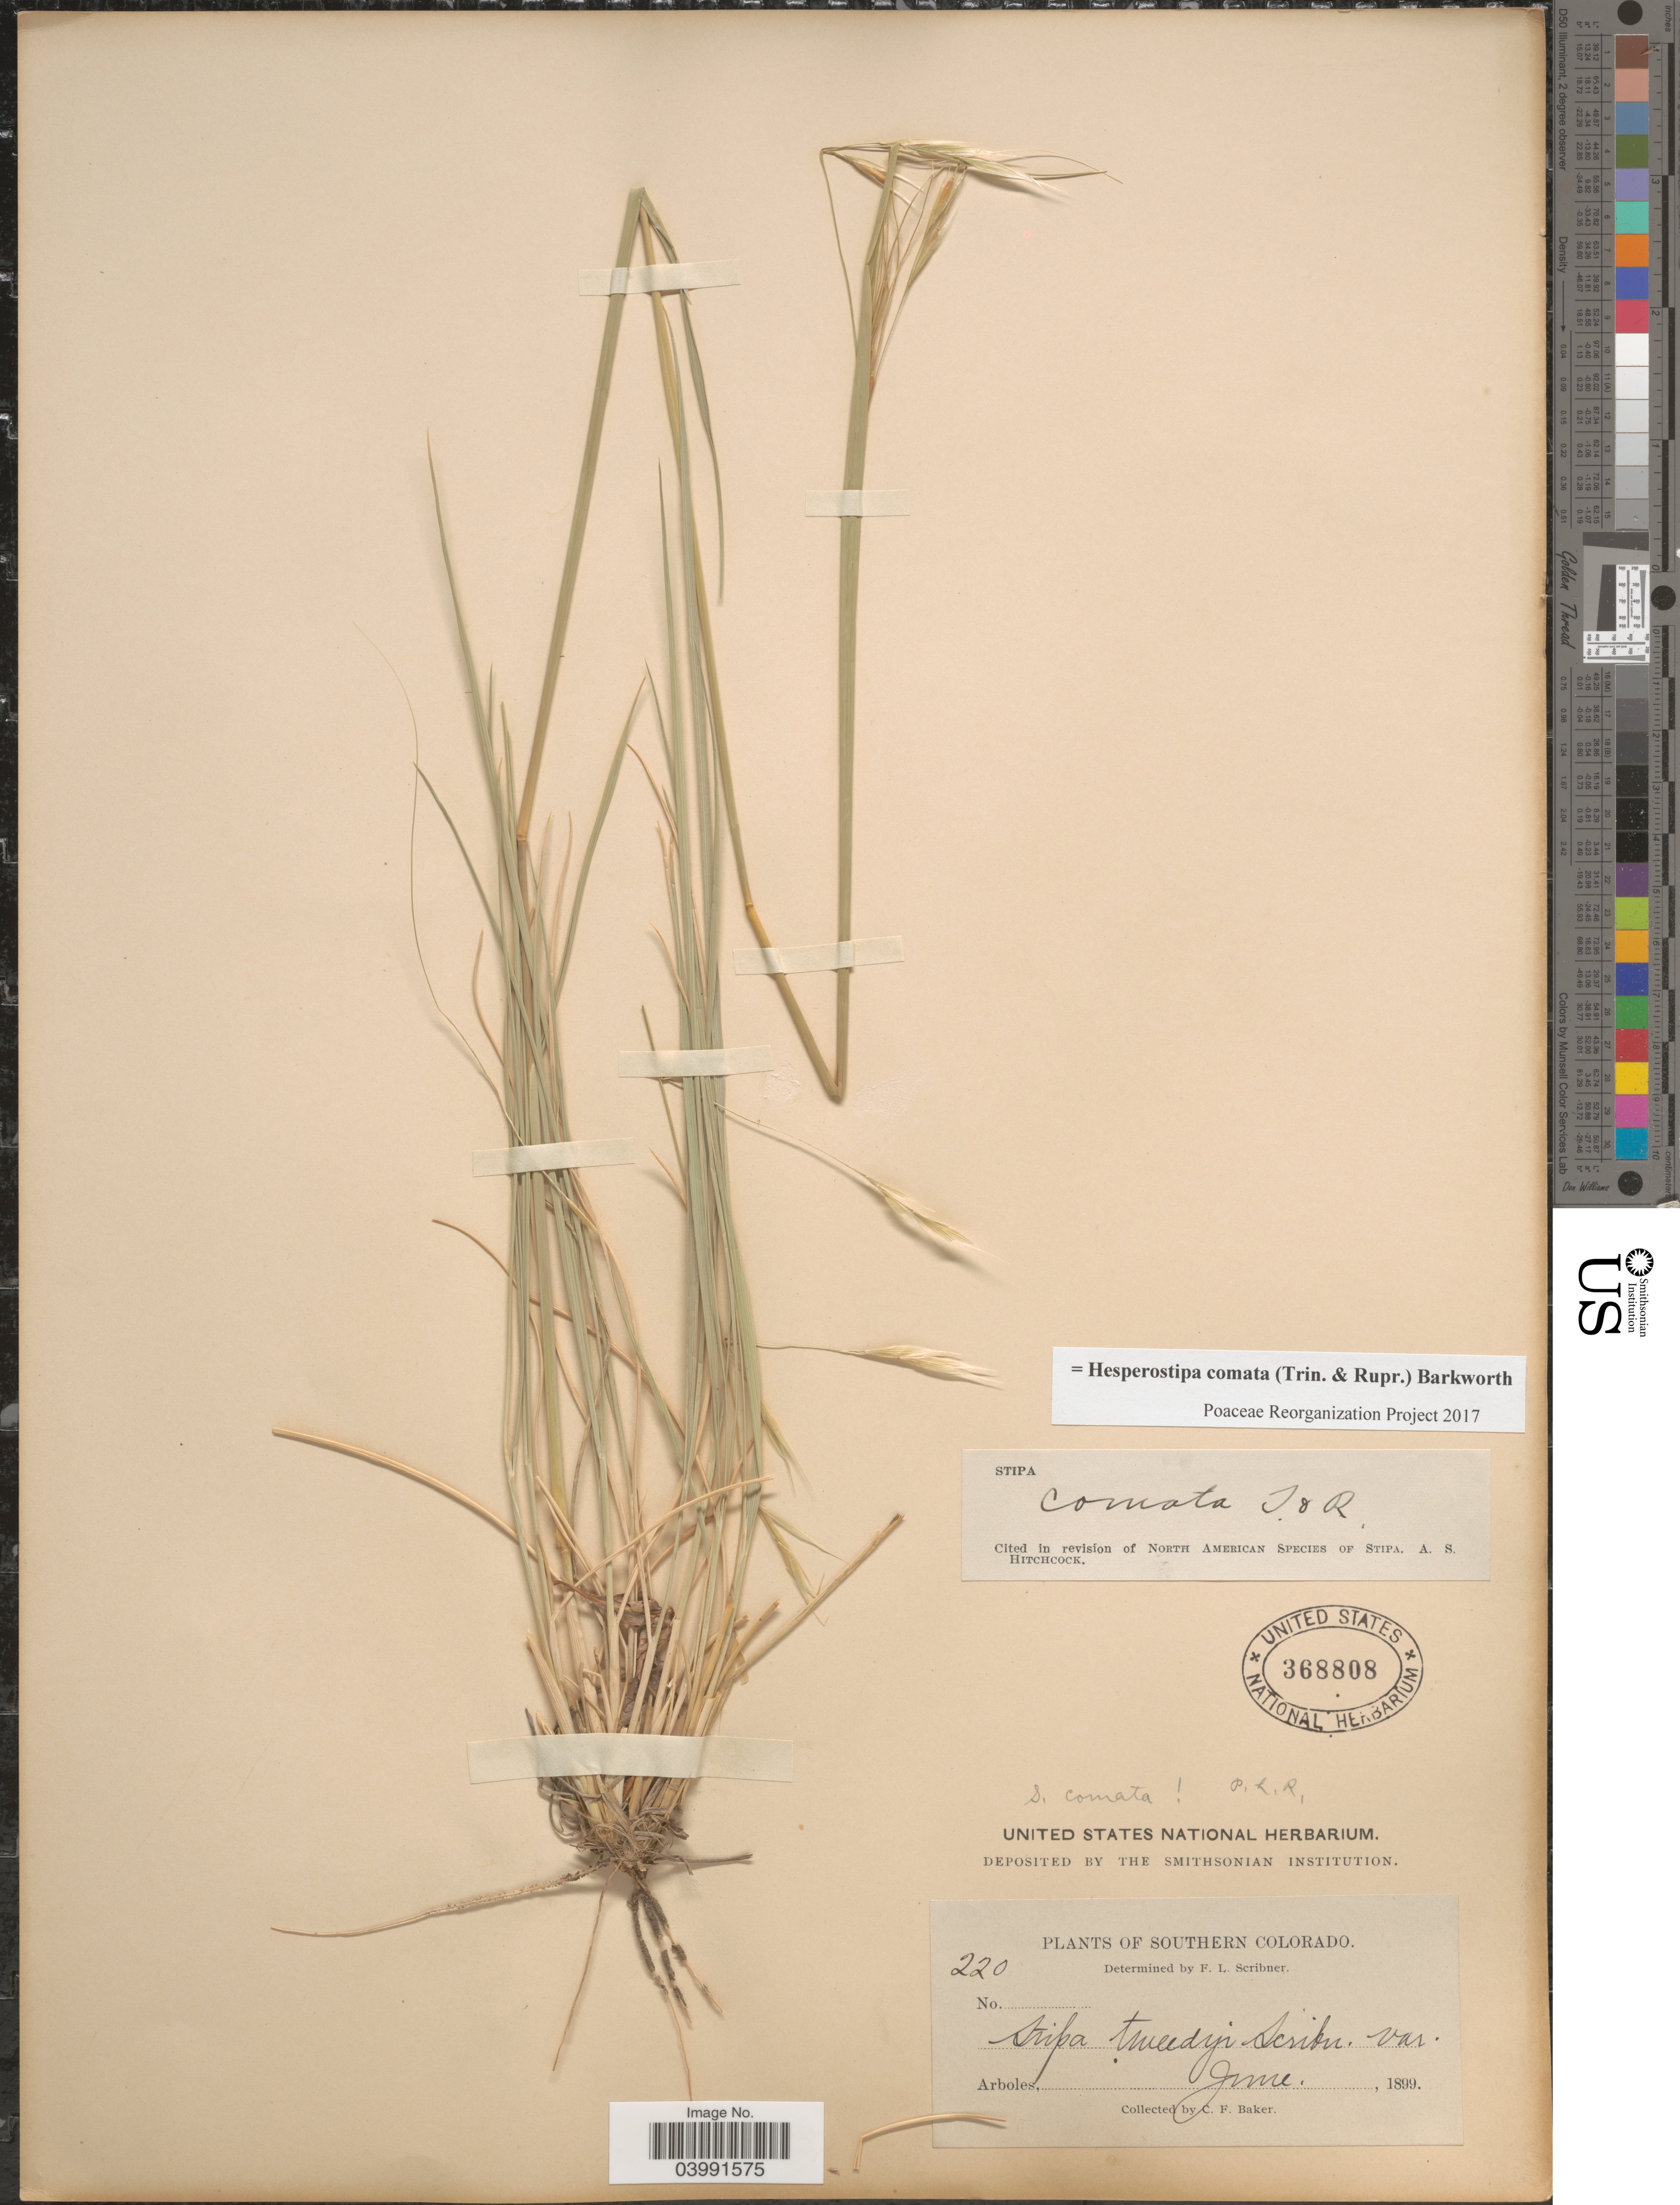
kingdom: Plantae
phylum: Tracheophyta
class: Liliopsida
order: Poales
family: Poaceae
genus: Hesperostipa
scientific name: Hesperostipa comata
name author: (Trin. & Rupr.) Barkworth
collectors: C. F. Baker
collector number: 220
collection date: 1899-06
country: United States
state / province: Colorado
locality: Southern Colorado.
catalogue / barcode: US 368808